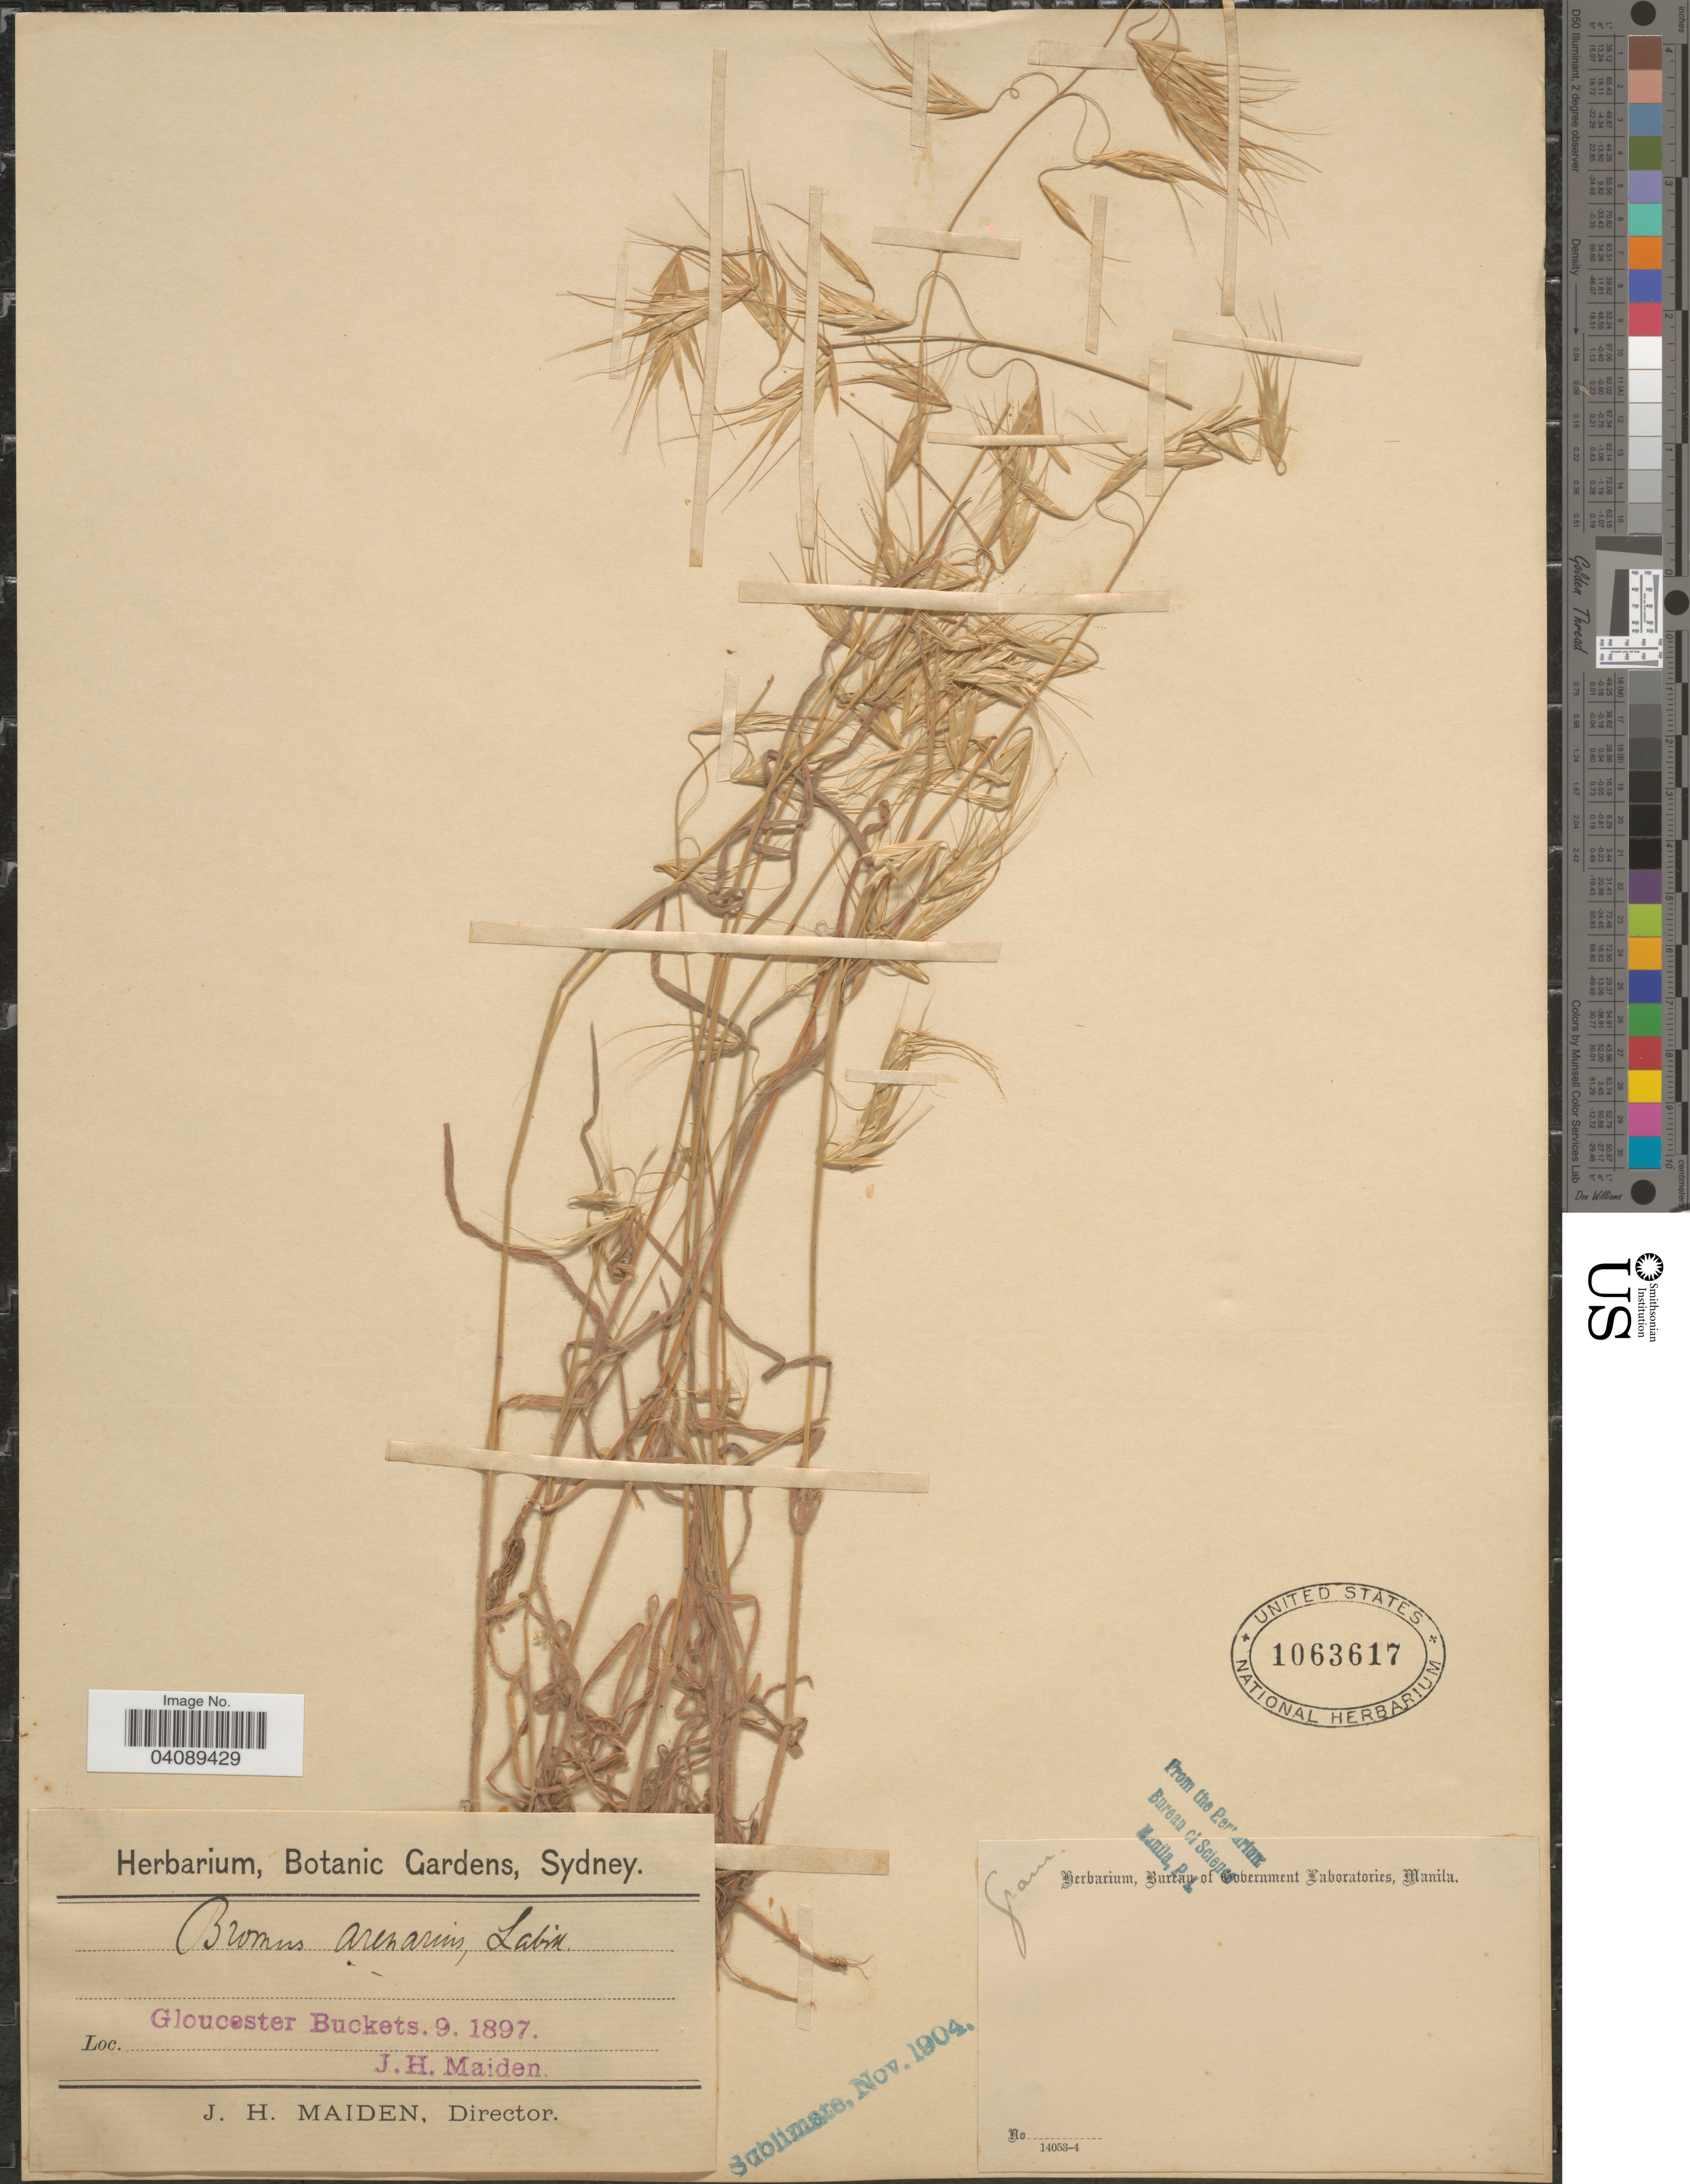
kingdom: Plantae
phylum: Tracheophyta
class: Liliopsida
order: Poales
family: Poaceae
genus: Bromus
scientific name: Bromus arenarius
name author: Labill.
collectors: J. Maiden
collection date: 1897-09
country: Australia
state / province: New South Wales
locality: Gloucester Buckets.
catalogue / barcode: US 1063617